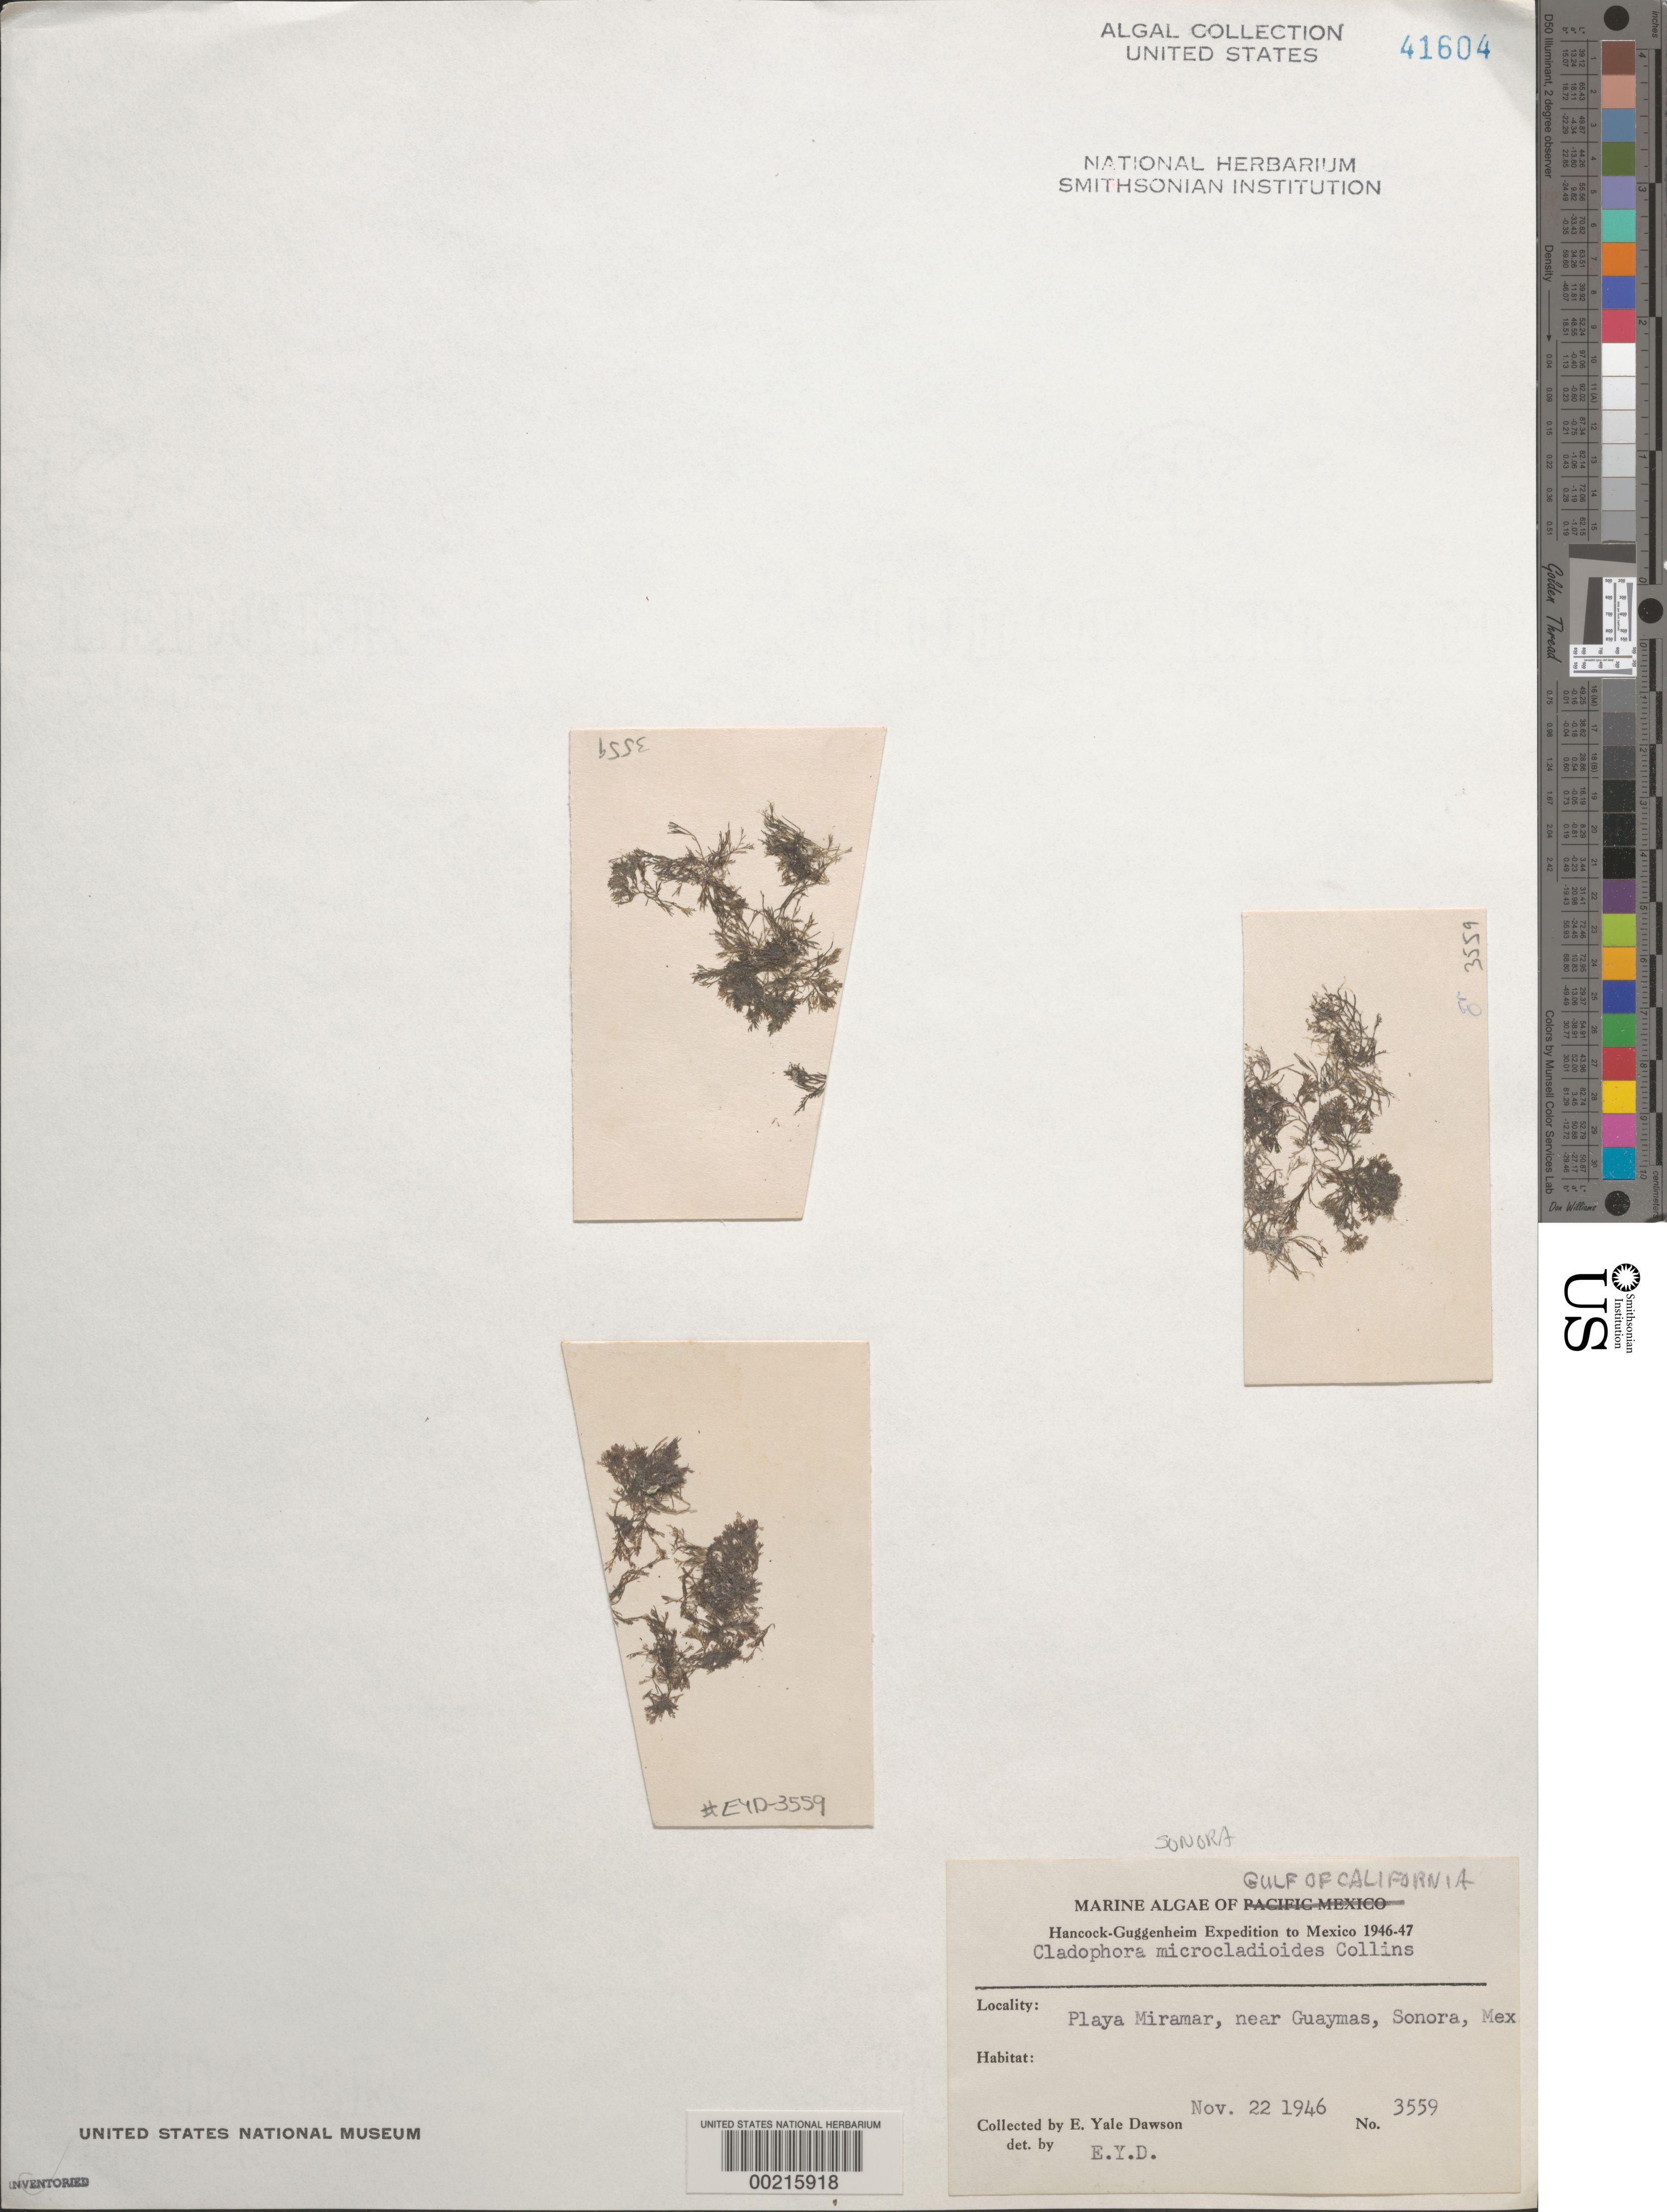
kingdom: Plantae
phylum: Chlorophyta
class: Ulvophyceae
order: Cladophorales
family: Cladophoraceae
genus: Cladophora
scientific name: Cladophora microcladioides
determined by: Dawson, E. Y.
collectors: E. Y. Dawson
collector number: EYD 3559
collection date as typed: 22 Nov 1946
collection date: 1946-11-22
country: Mexico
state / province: Sonora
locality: Playa Miramar, near Guaymas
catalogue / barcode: US 41604